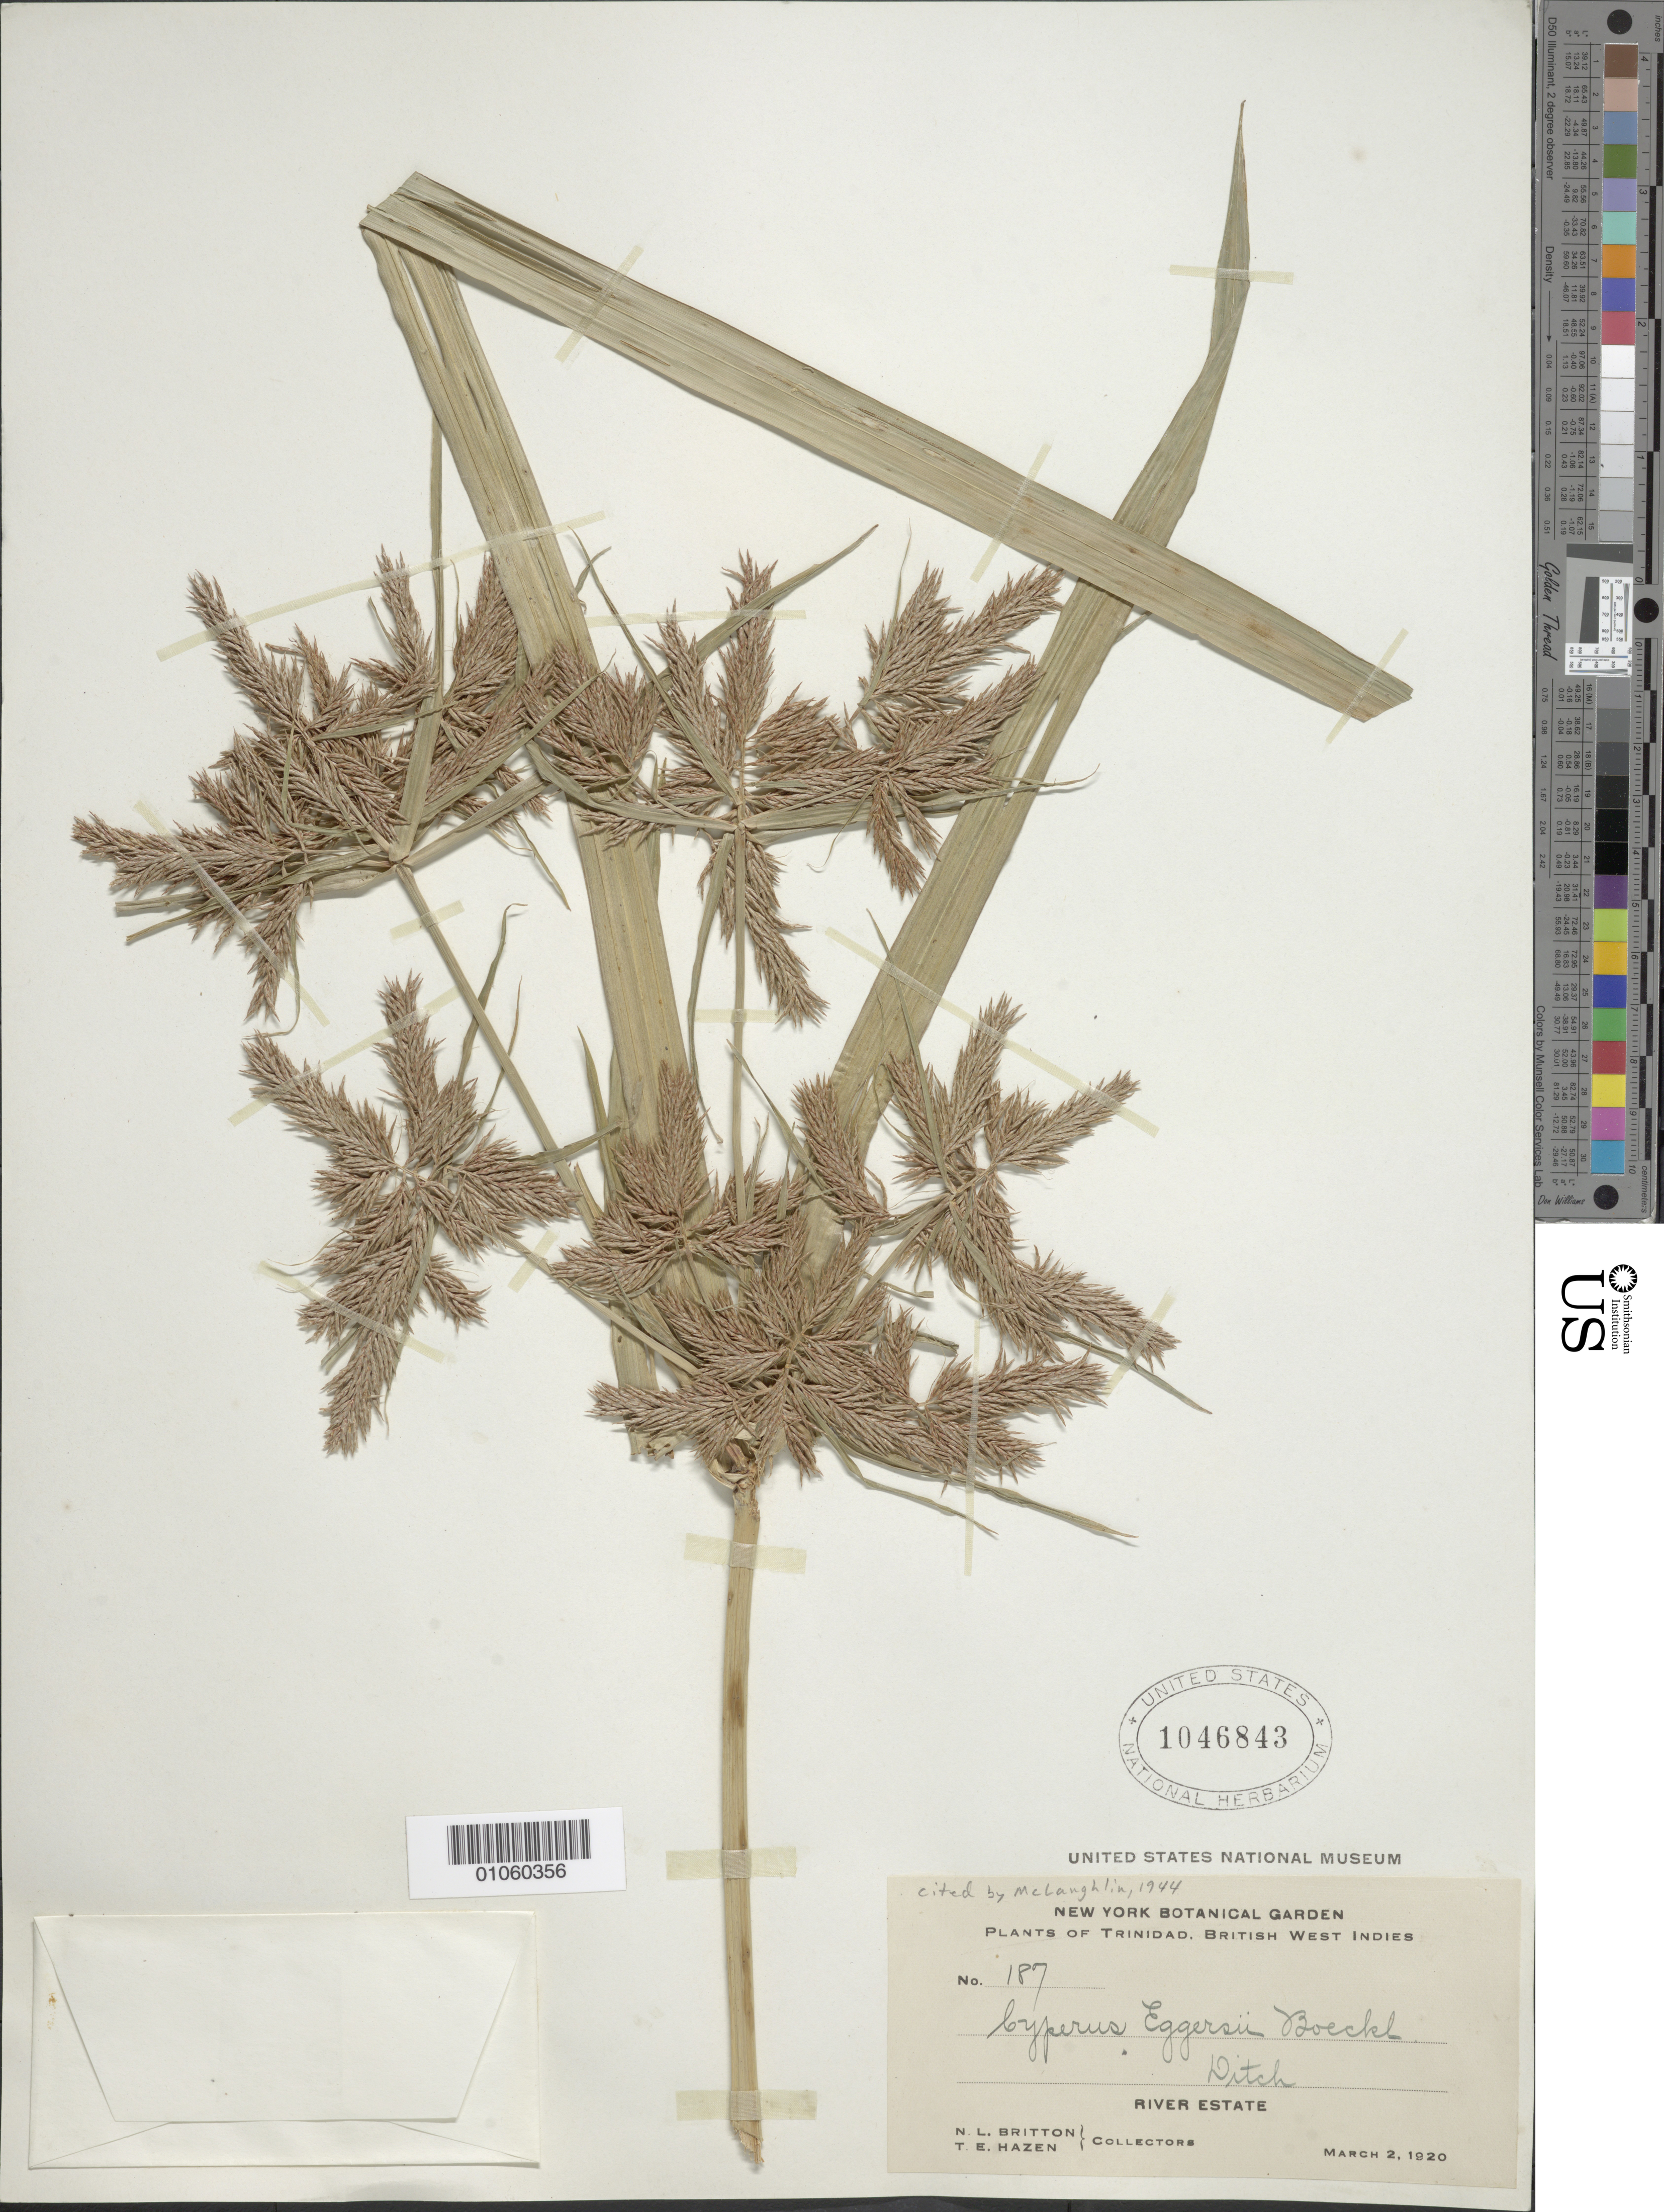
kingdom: Plantae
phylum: Tracheophyta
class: Liliopsida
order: Poales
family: Cyperaceae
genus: Cyperus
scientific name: Cyperus eggersii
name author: Boeckeler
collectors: N. Britton & T. E. Hazen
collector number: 187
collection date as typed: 02 Mar 1920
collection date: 1920-03-02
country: Trinidad and Tobago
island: Trinidad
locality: River Estate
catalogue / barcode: US 1046843